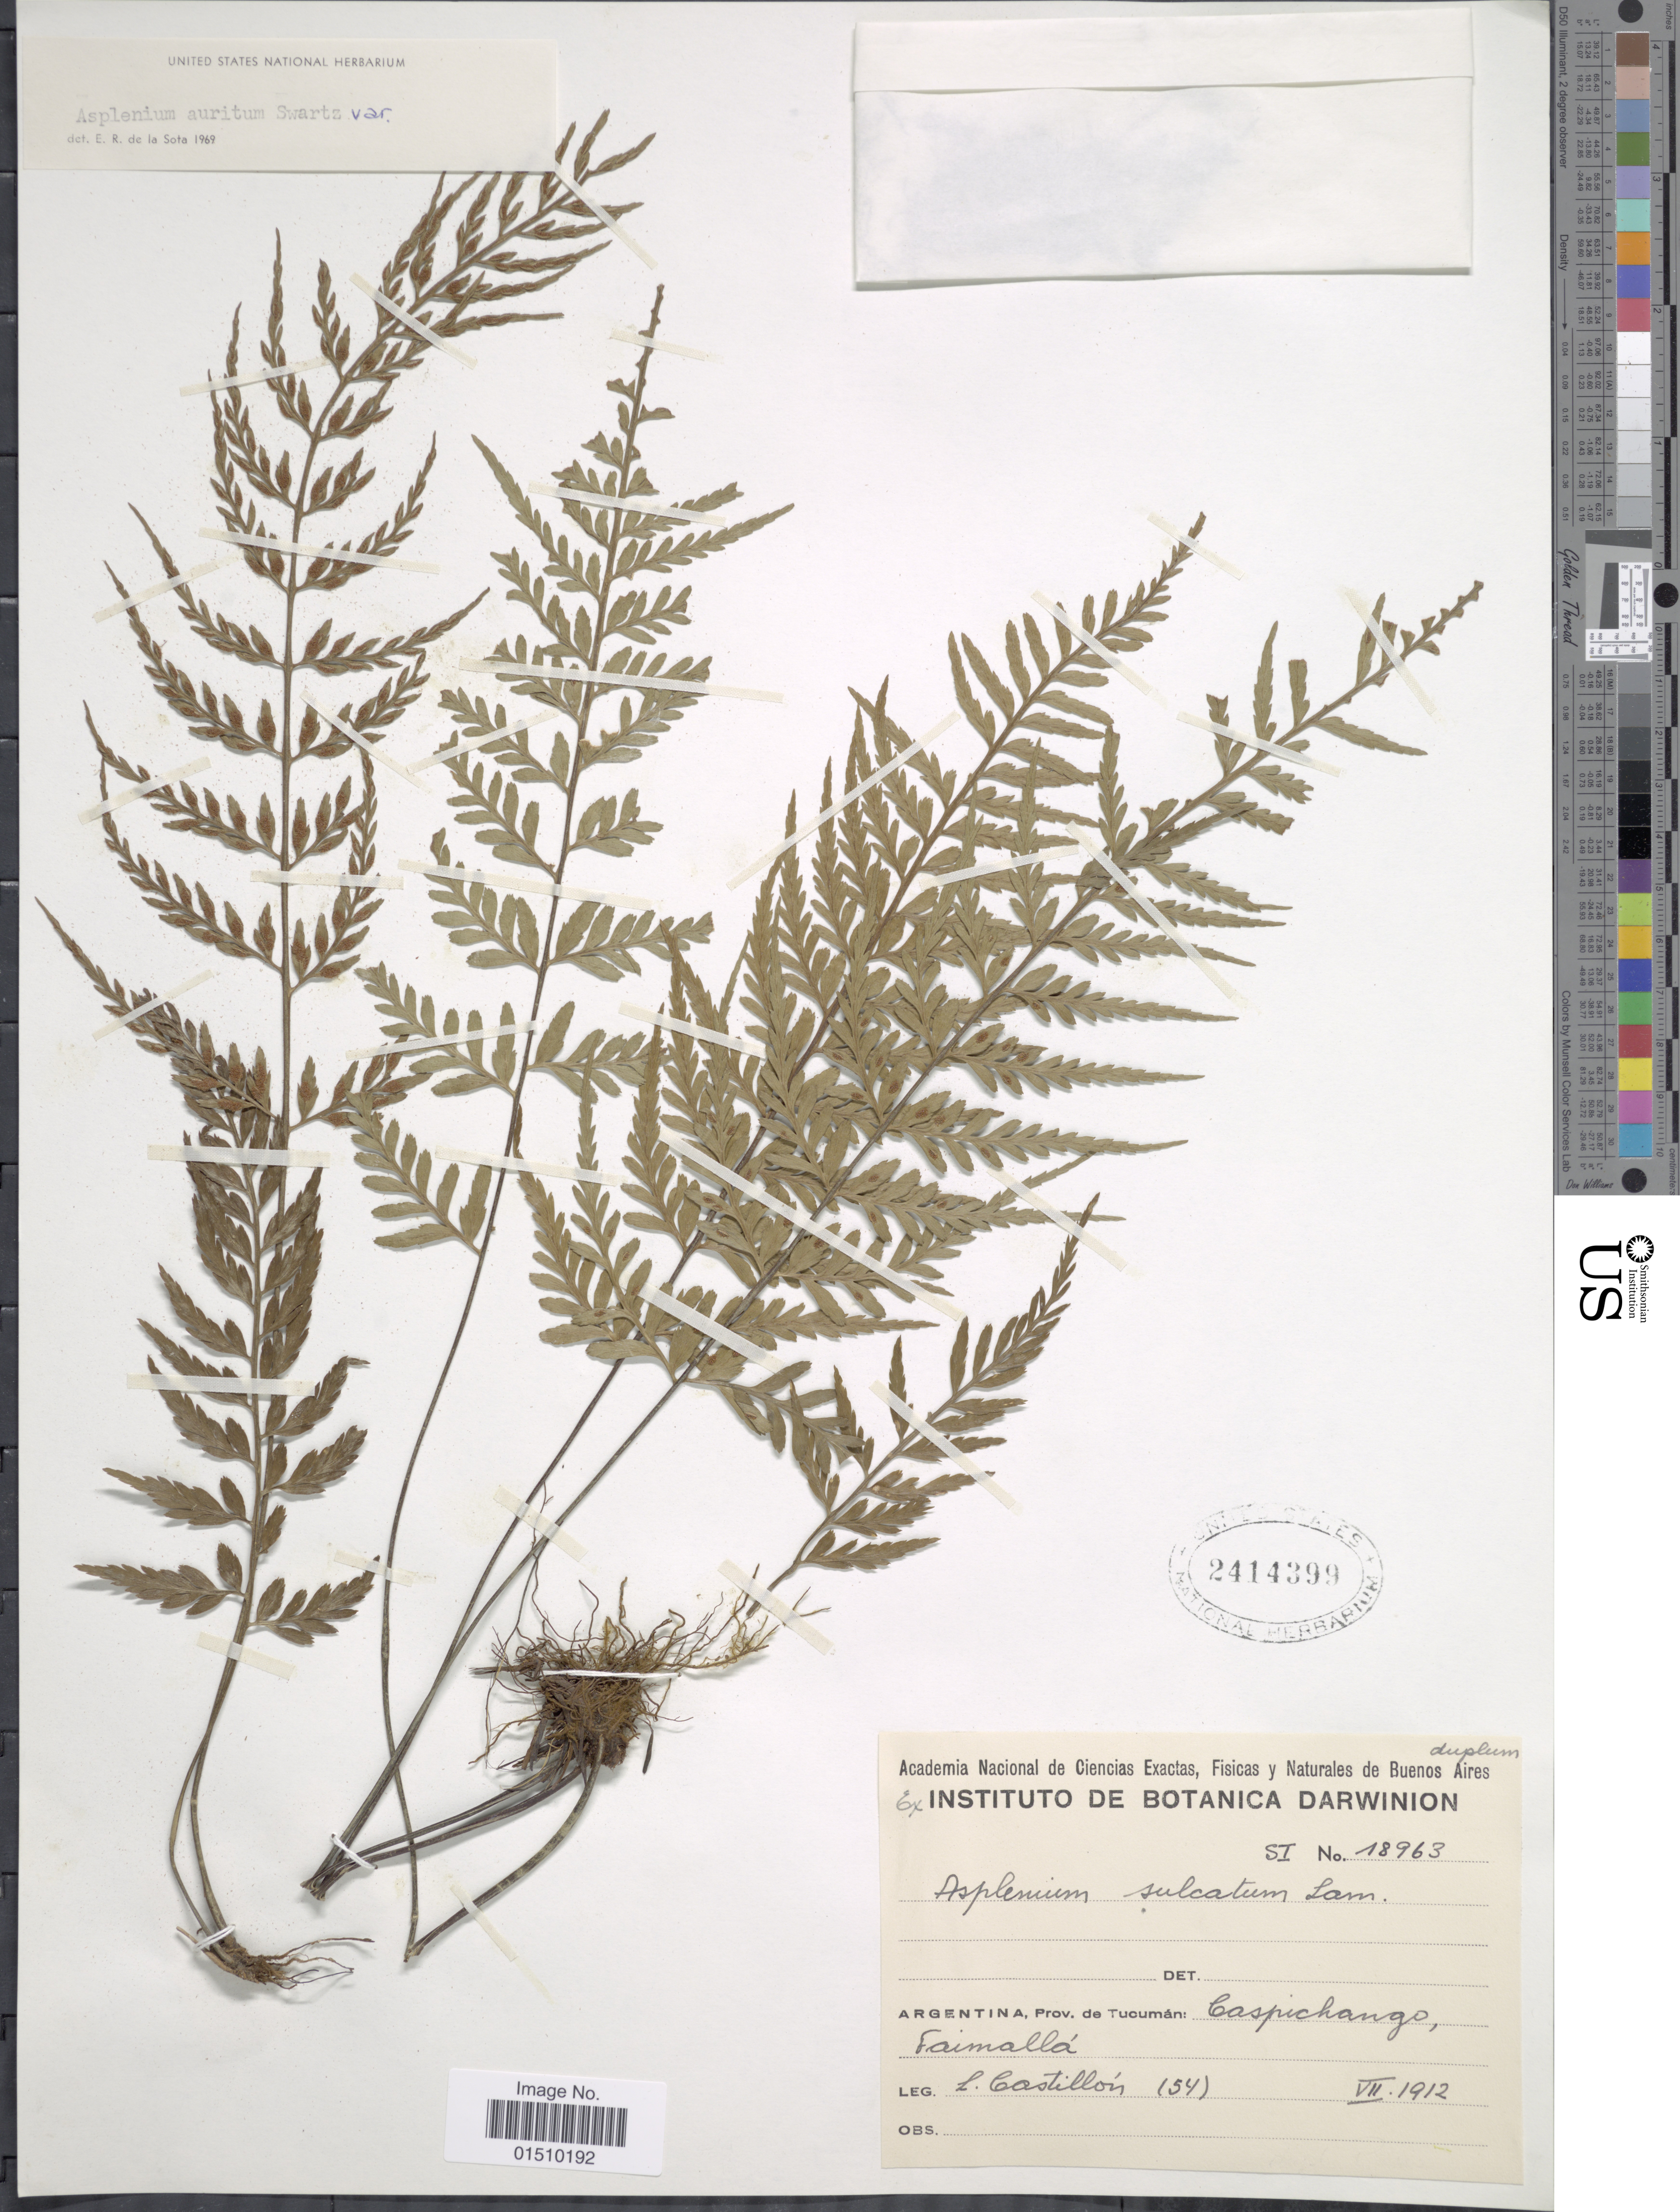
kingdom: Plantae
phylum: Tracheophyta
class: Polypodiopsida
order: Polypodiales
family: Aspleniaceae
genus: Asplenium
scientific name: Asplenium auritum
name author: Sw.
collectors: L. Castillón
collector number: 54/SI18963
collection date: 1912-07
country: Argentina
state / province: Tucuman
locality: Argentina, Caspichango, Taimalla.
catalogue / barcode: US 2414399